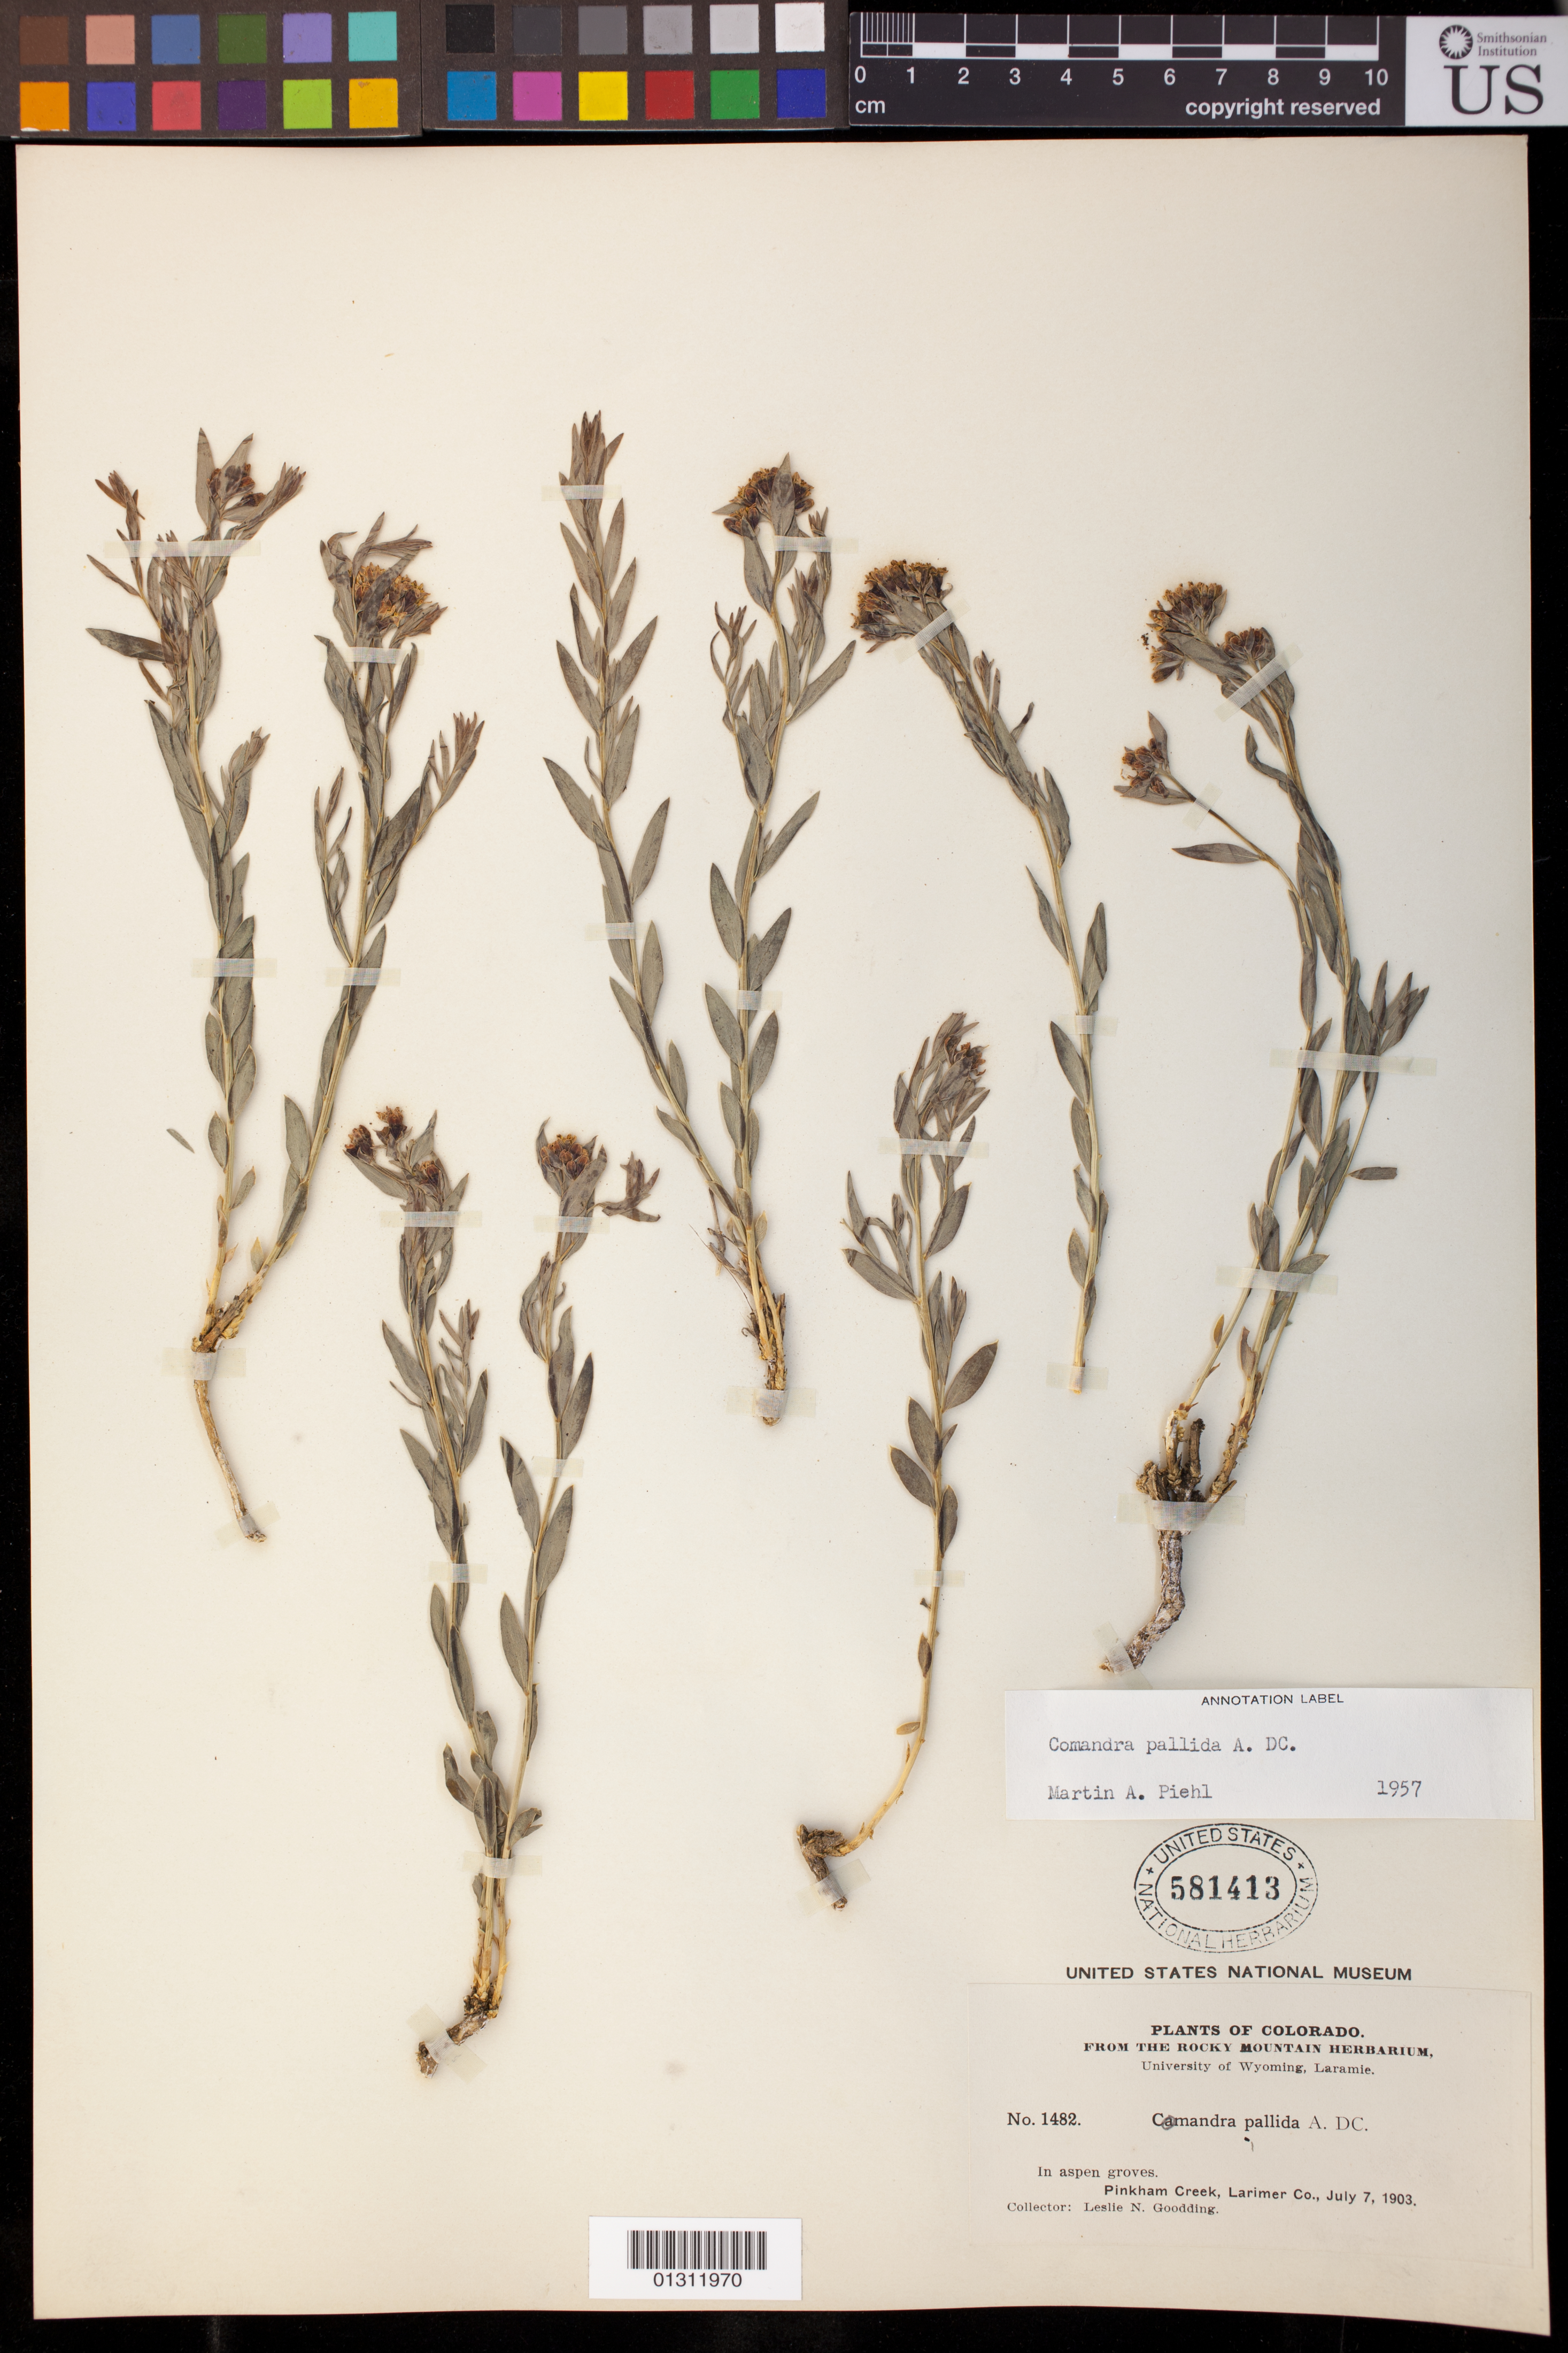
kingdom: Plantae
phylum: Tracheophyta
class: Magnoliopsida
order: Santalales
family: Comandraceae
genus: Comandra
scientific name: Comandra pallida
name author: A. DC.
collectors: L. N. Goodding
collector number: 1482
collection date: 1903-07-07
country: United States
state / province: Colorado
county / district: Larimer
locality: Pinkham Creek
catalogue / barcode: US 581413